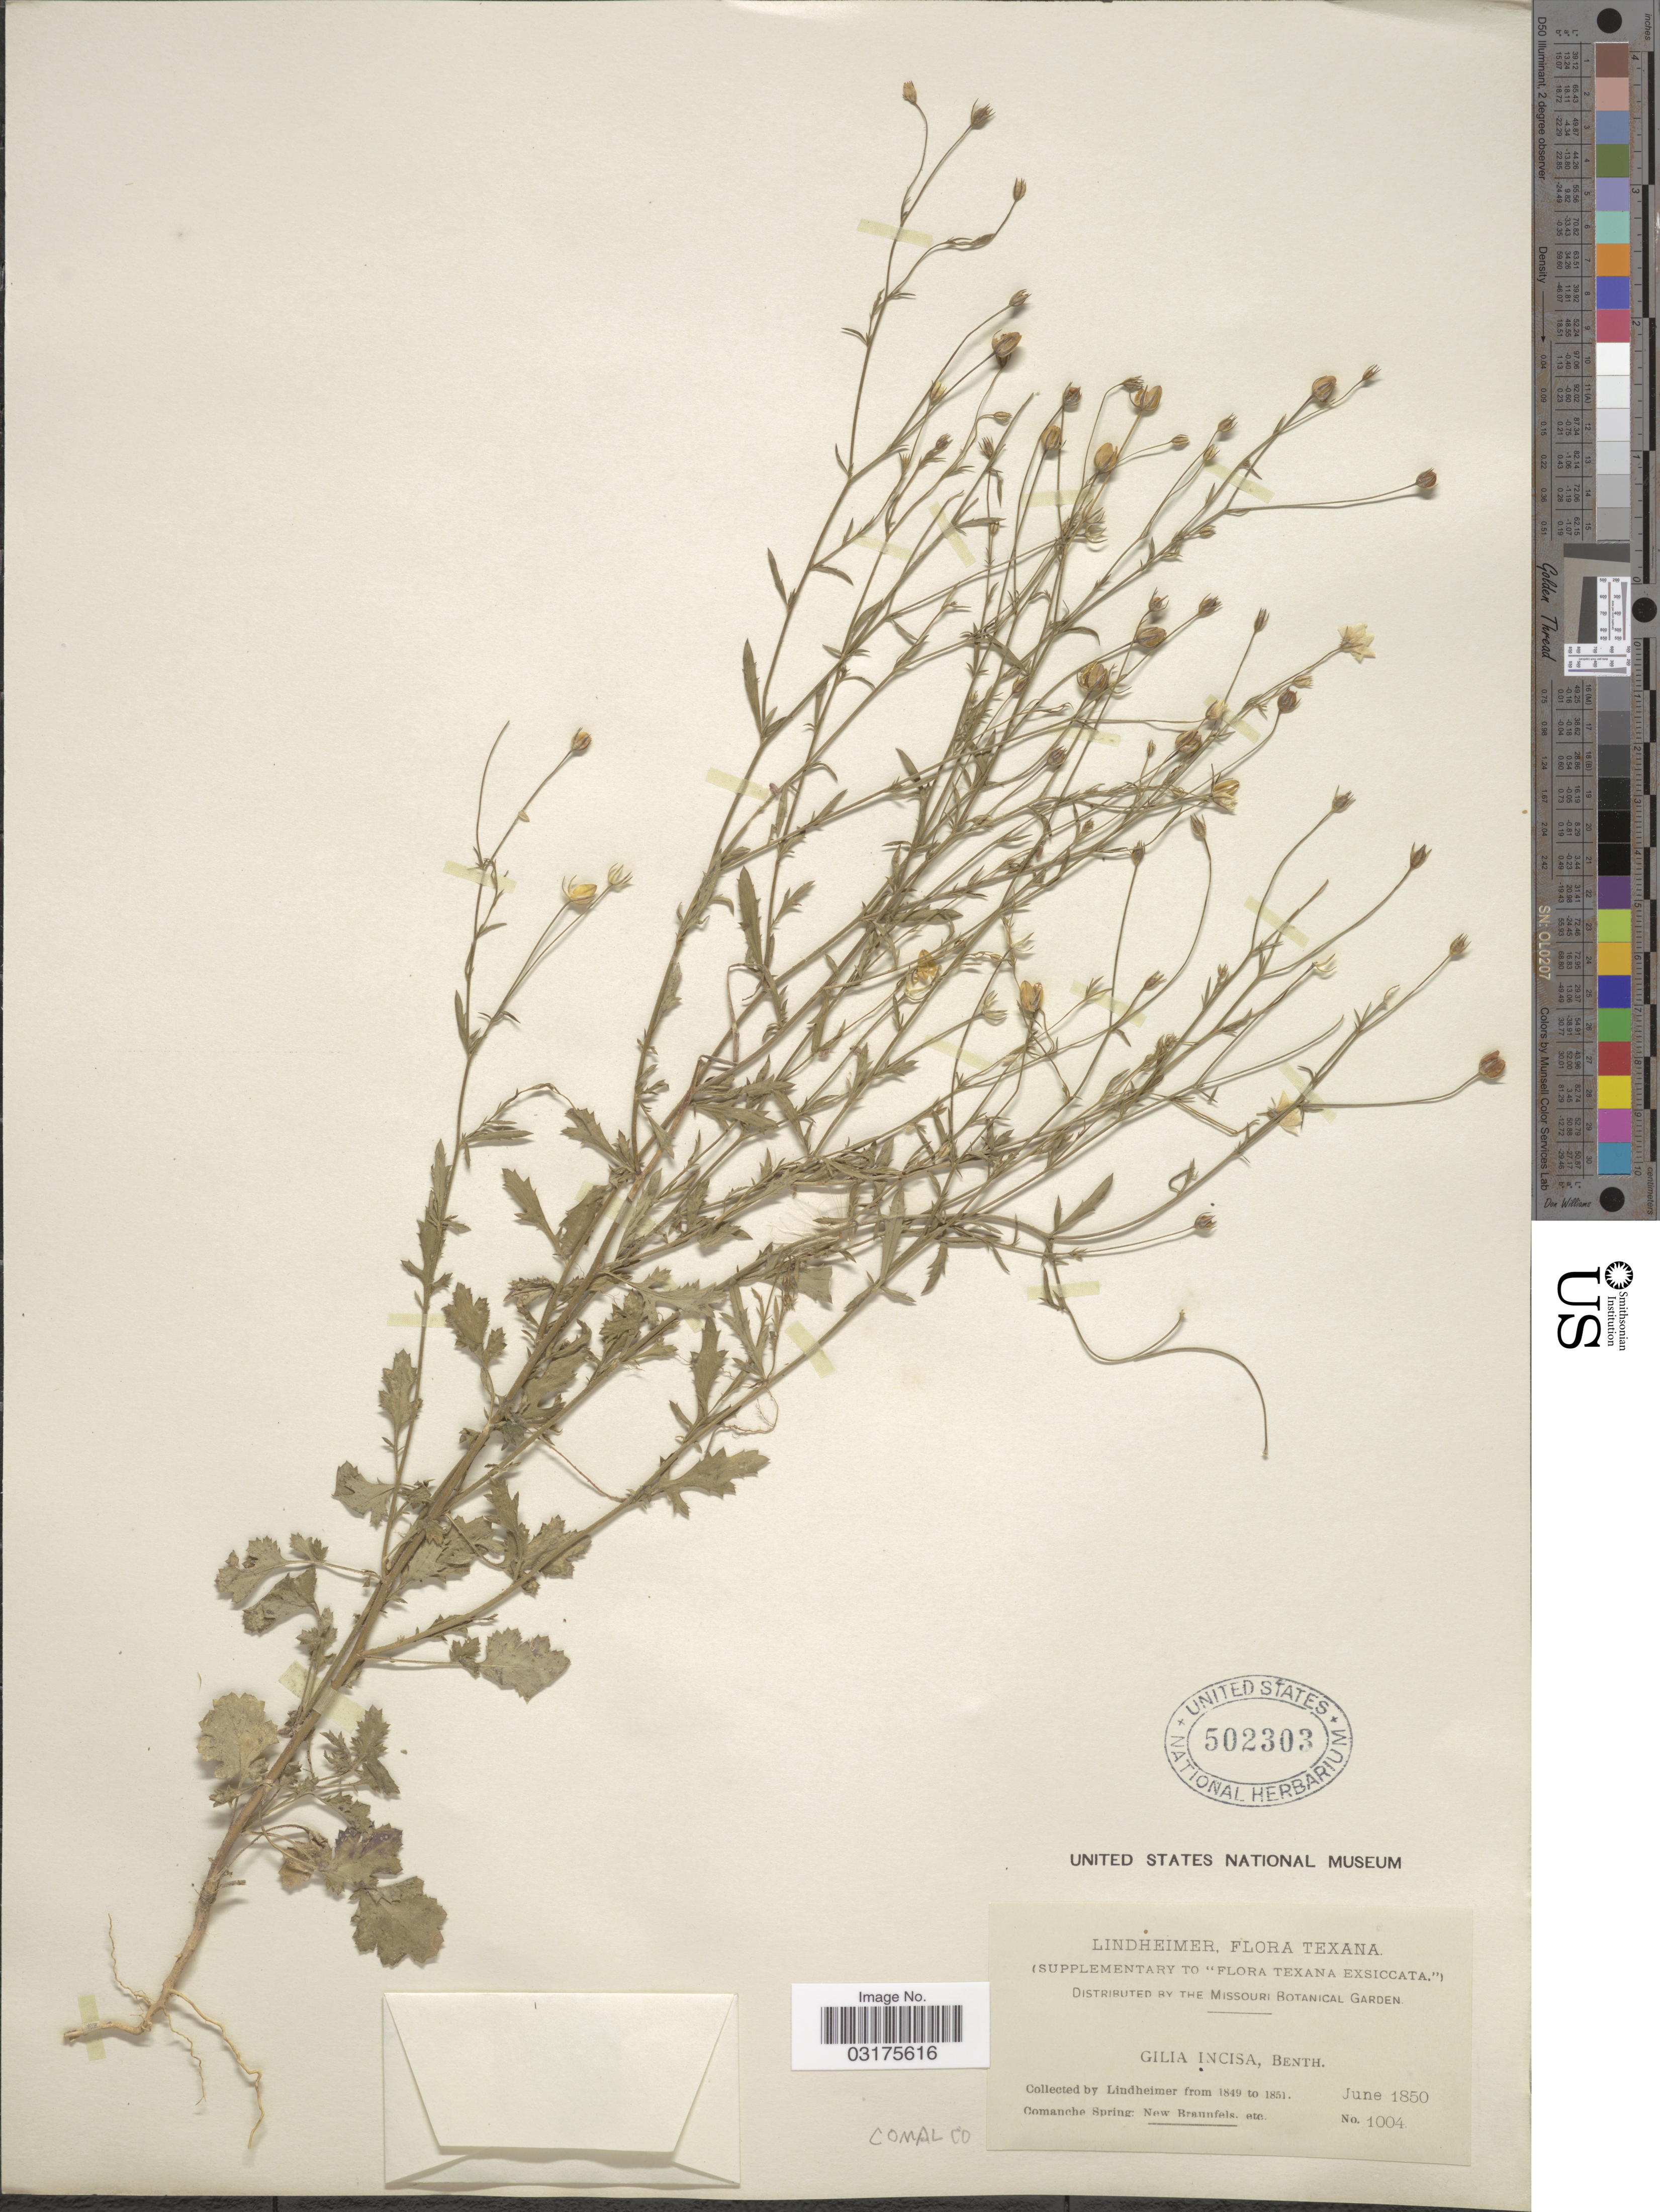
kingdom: Plantae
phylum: Tracheophyta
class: Magnoliopsida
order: Ericales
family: Polemoniaceae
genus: Giliastrum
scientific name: Giliastrum incisum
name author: (Benth.) J.M. Porter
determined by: Strong, Mark T., (BOT), Smithsonian Institution - National Museum of Natural History (UNITED STATES)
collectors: -. Lindheimer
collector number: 1004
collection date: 1850-06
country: United States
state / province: Texas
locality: Comanche Spring: New Braunfels. etc., Comal Co.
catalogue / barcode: US 502303